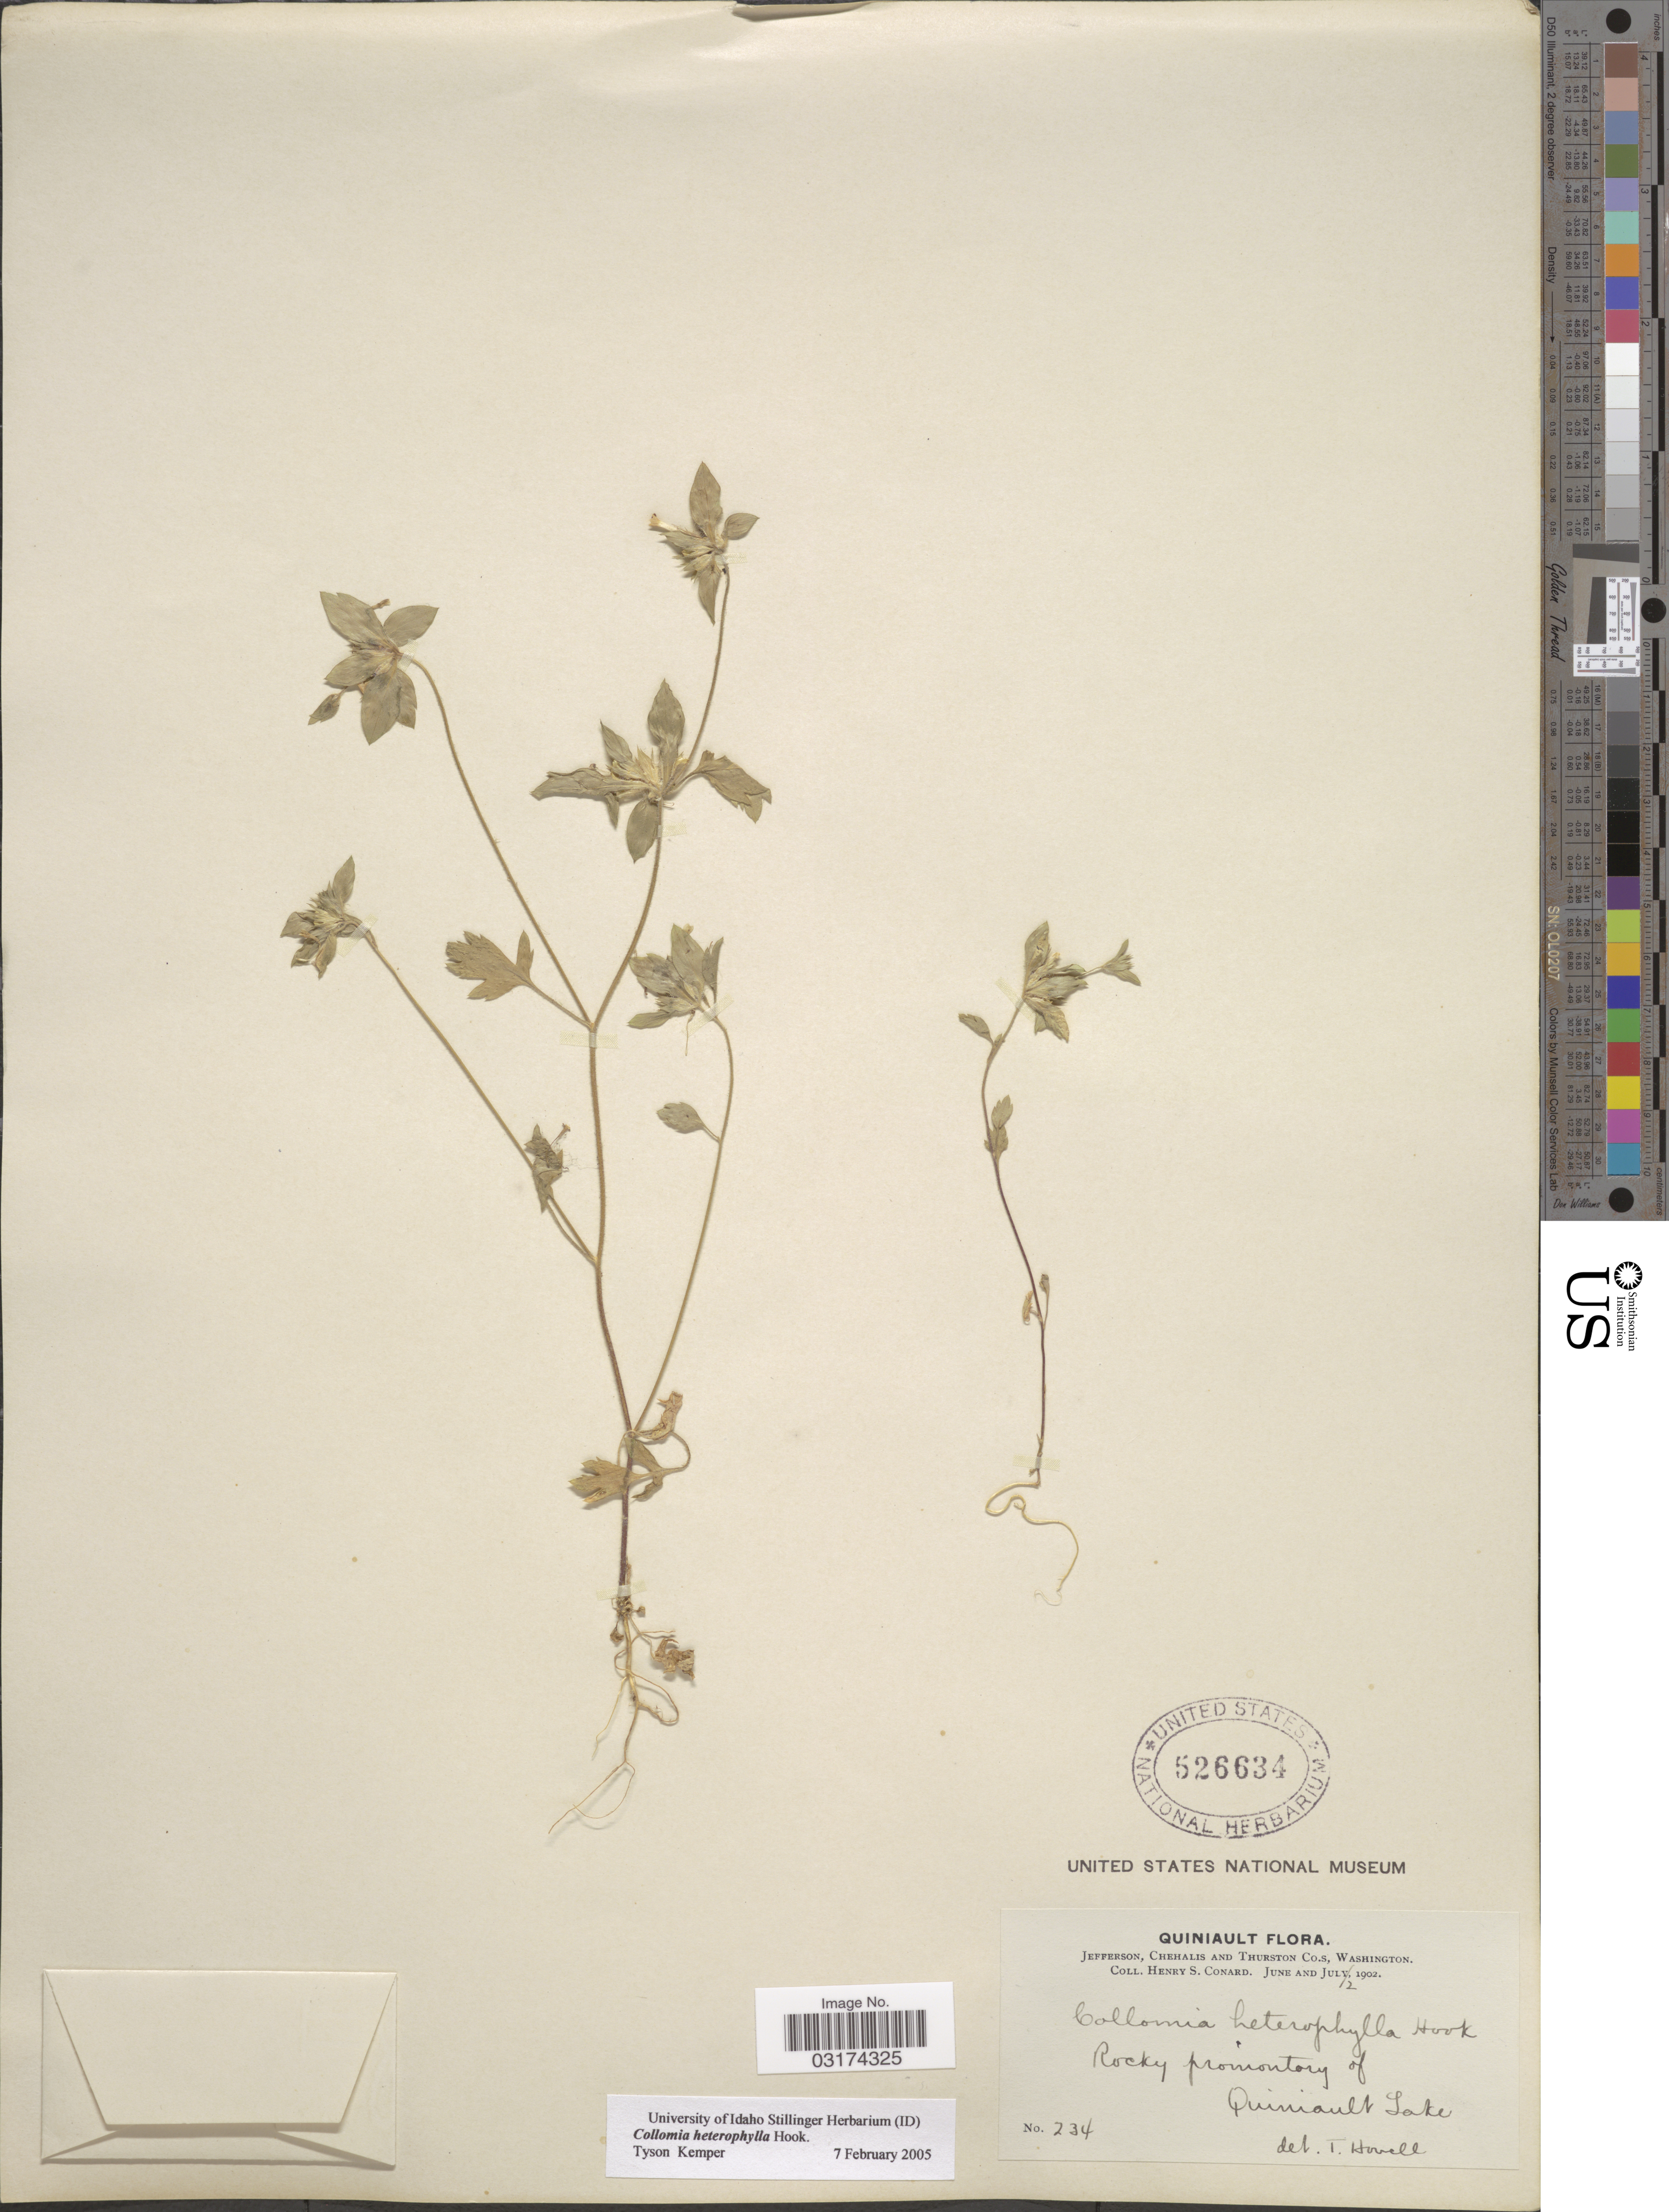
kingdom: Plantae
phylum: Tracheophyta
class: Magnoliopsida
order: Ericales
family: Polemoniaceae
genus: Collomia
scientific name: Collomia heterophylla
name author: Hook.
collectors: H. S. Conard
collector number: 234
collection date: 1902-07-02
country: United States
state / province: Washington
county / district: Thurston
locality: Quiniault. Jefferson, Chehalis and Thurston Co.s. Rocky promontory of Quiniault Lake.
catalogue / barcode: US 526634